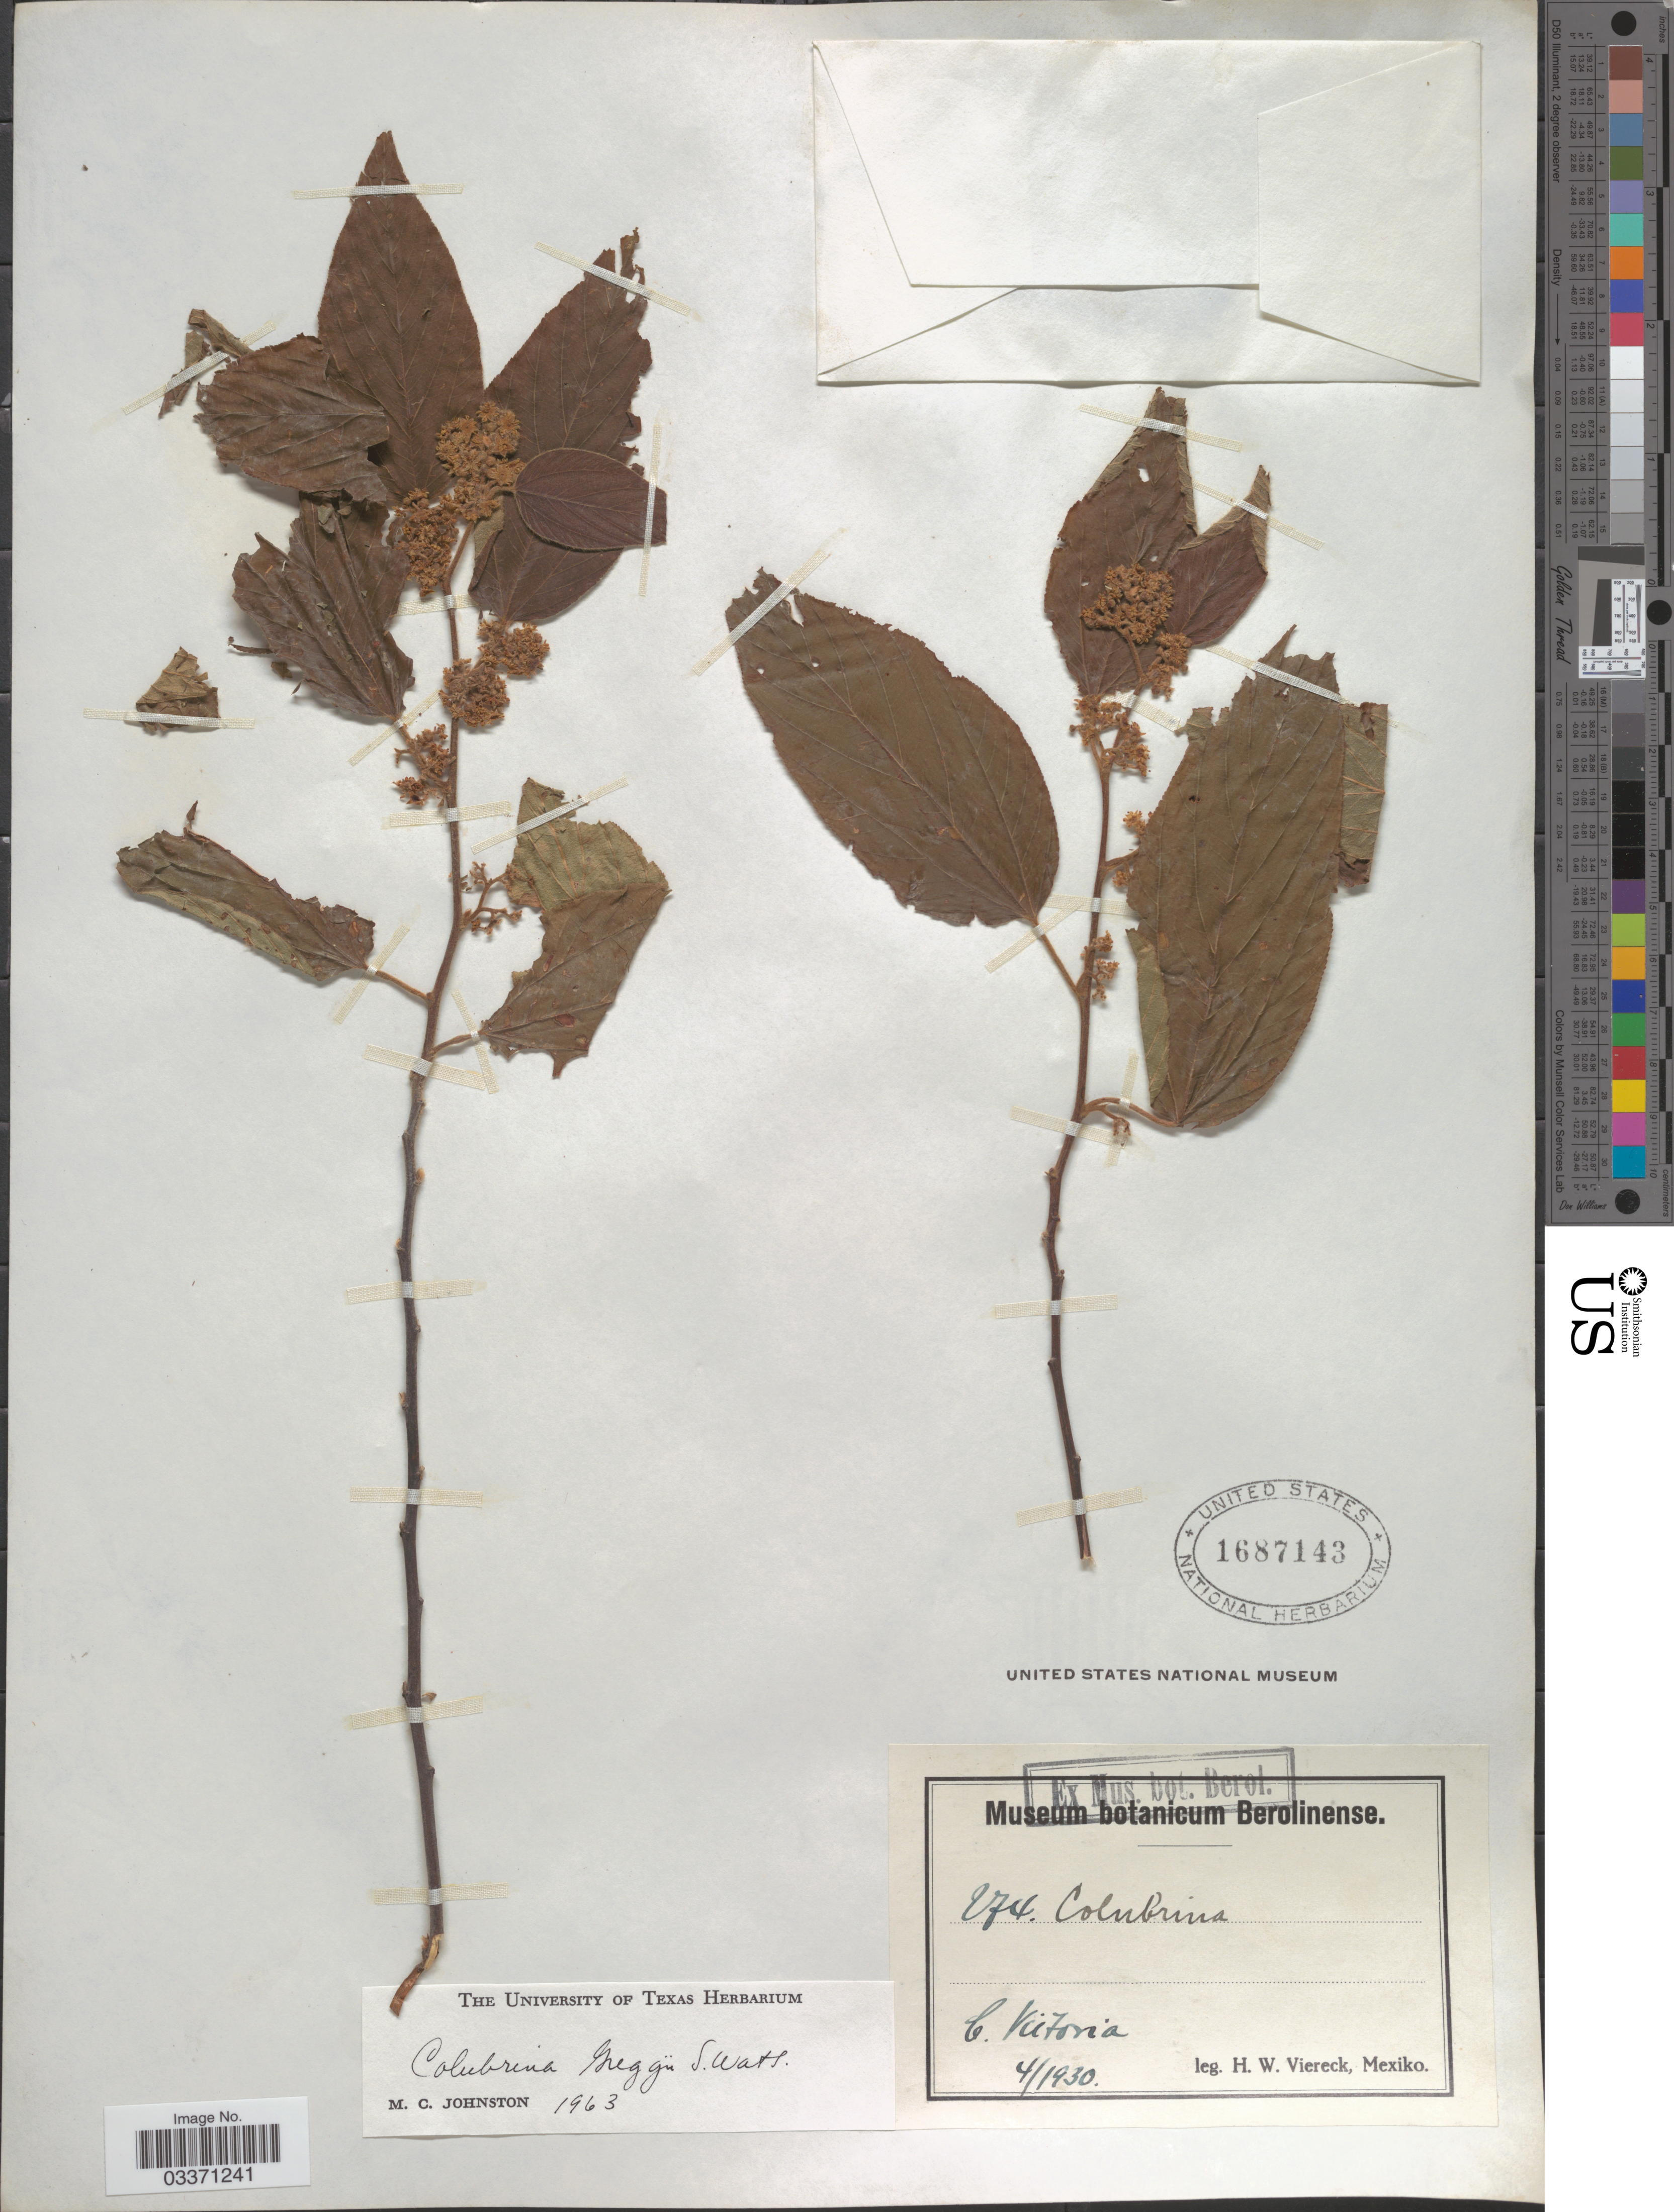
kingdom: Plantae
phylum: Tracheophyta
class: Magnoliopsida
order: Rosales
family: Rhamnaceae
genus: Colubrina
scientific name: Colubrina greggii var. greggii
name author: S. Watson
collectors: H. W. Viereck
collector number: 274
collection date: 1930-04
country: Mexico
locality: C. Victoria.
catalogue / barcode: US 1687143